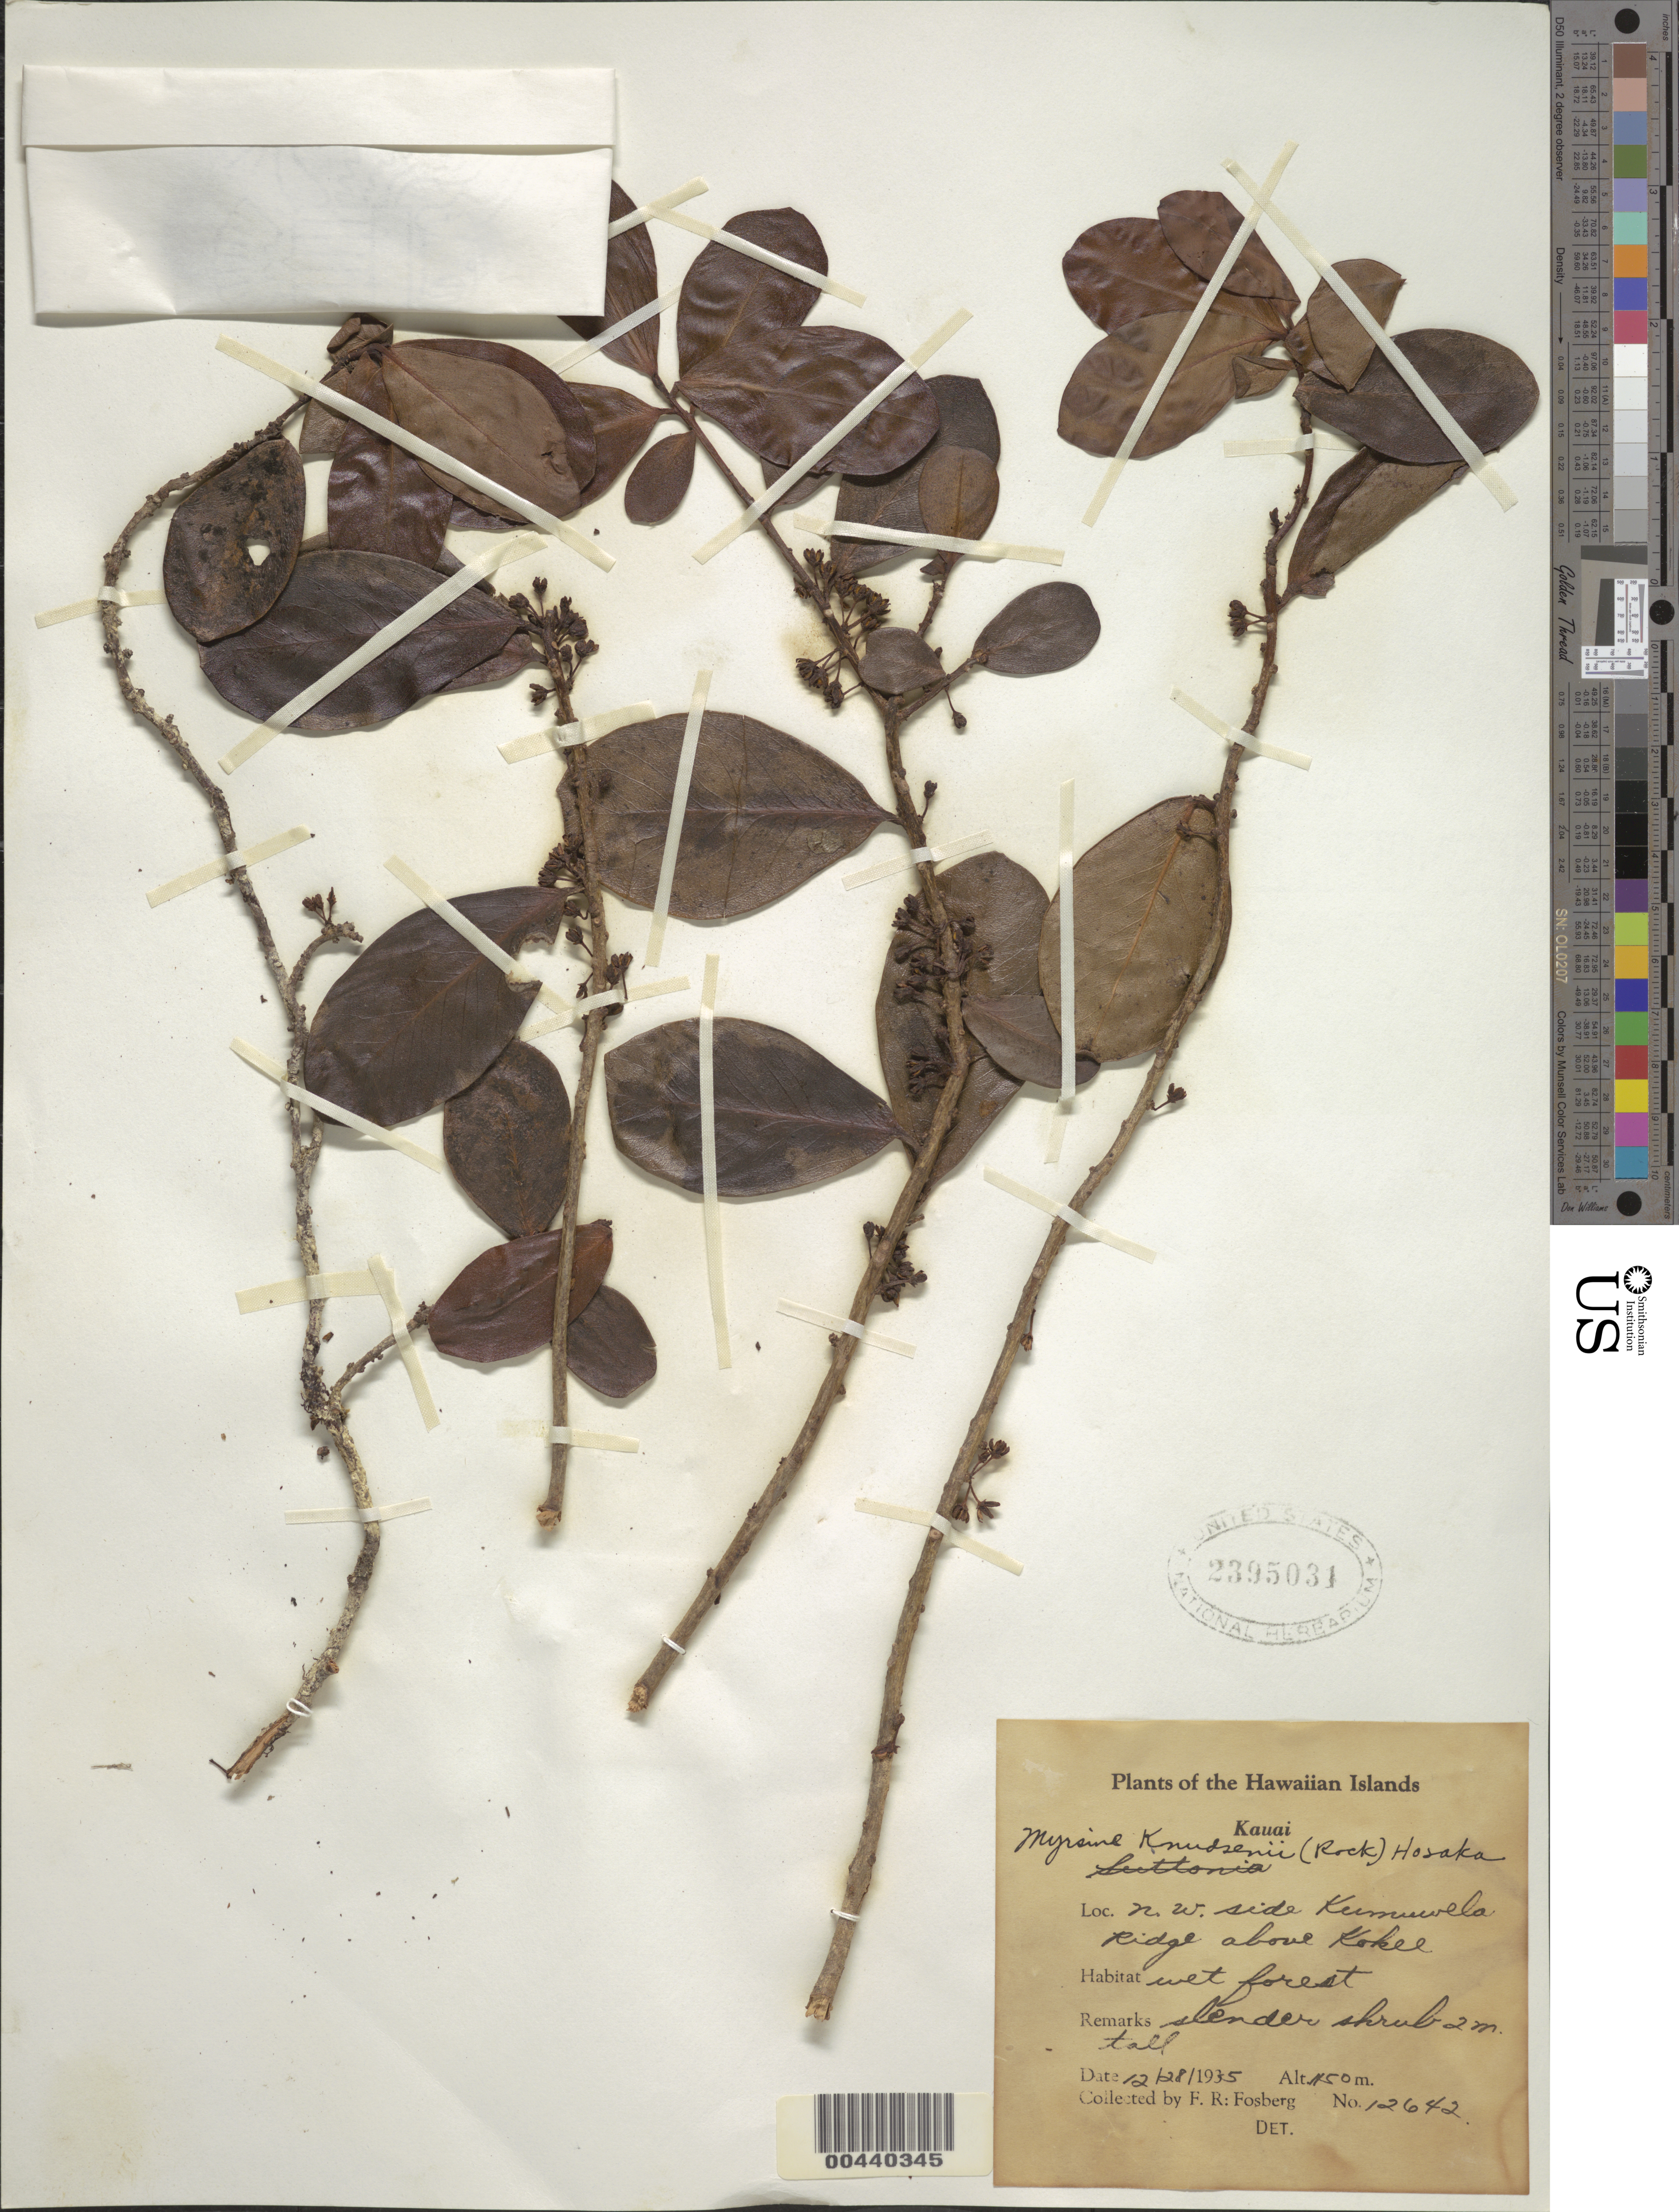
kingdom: Plantae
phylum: Tracheophyta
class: Magnoliopsida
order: Ericales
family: Primulaceae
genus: Myrsine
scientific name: Myrsine knudsenii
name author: (Rock) Hosaka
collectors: F. R. Fosberg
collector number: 12642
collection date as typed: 28 Dec 1935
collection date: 1935-12-28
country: United States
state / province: Hawaii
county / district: Kauai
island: Kaua'i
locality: NW side Kumuwela Ridge above Kokee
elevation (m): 1150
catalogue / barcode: US 2395031